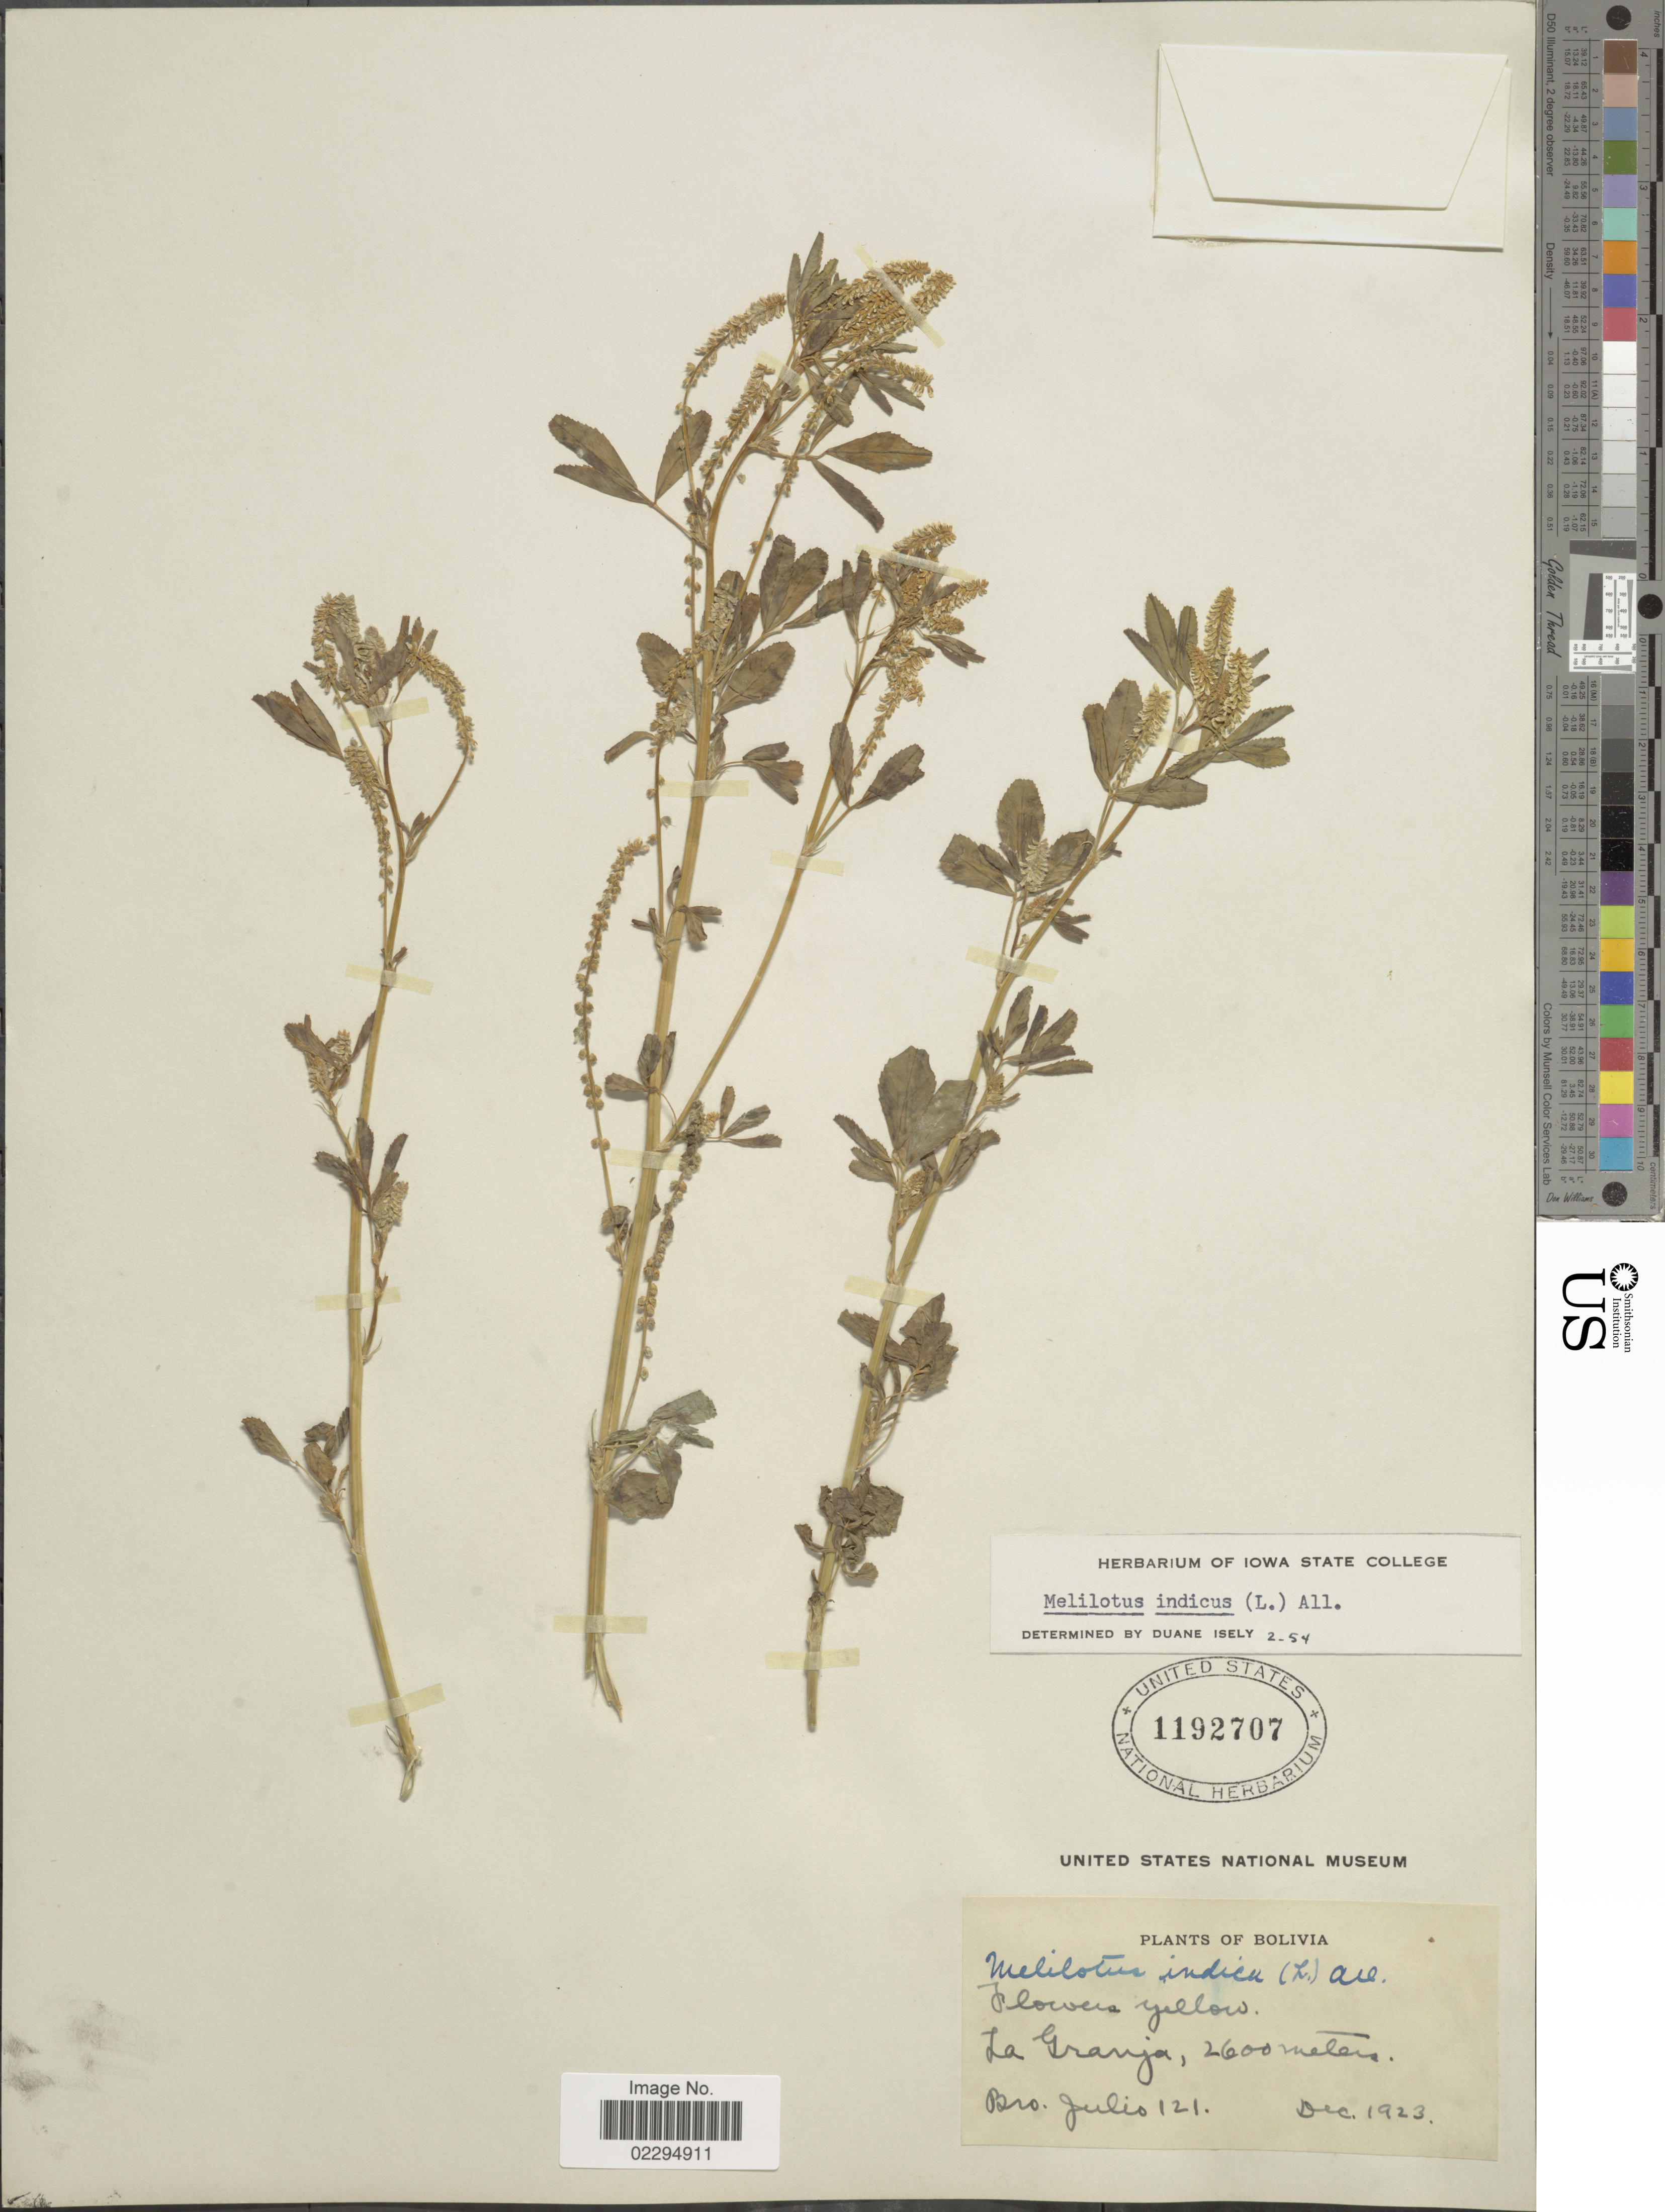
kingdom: Plantae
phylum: Tracheophyta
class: Magnoliopsida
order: Fabales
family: Fabaceae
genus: Melilotus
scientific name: Melilotus indicus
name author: (L.) All.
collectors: Bro. Julio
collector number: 121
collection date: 1923-12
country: Bolivia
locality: La Granja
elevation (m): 2600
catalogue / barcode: US 1192707